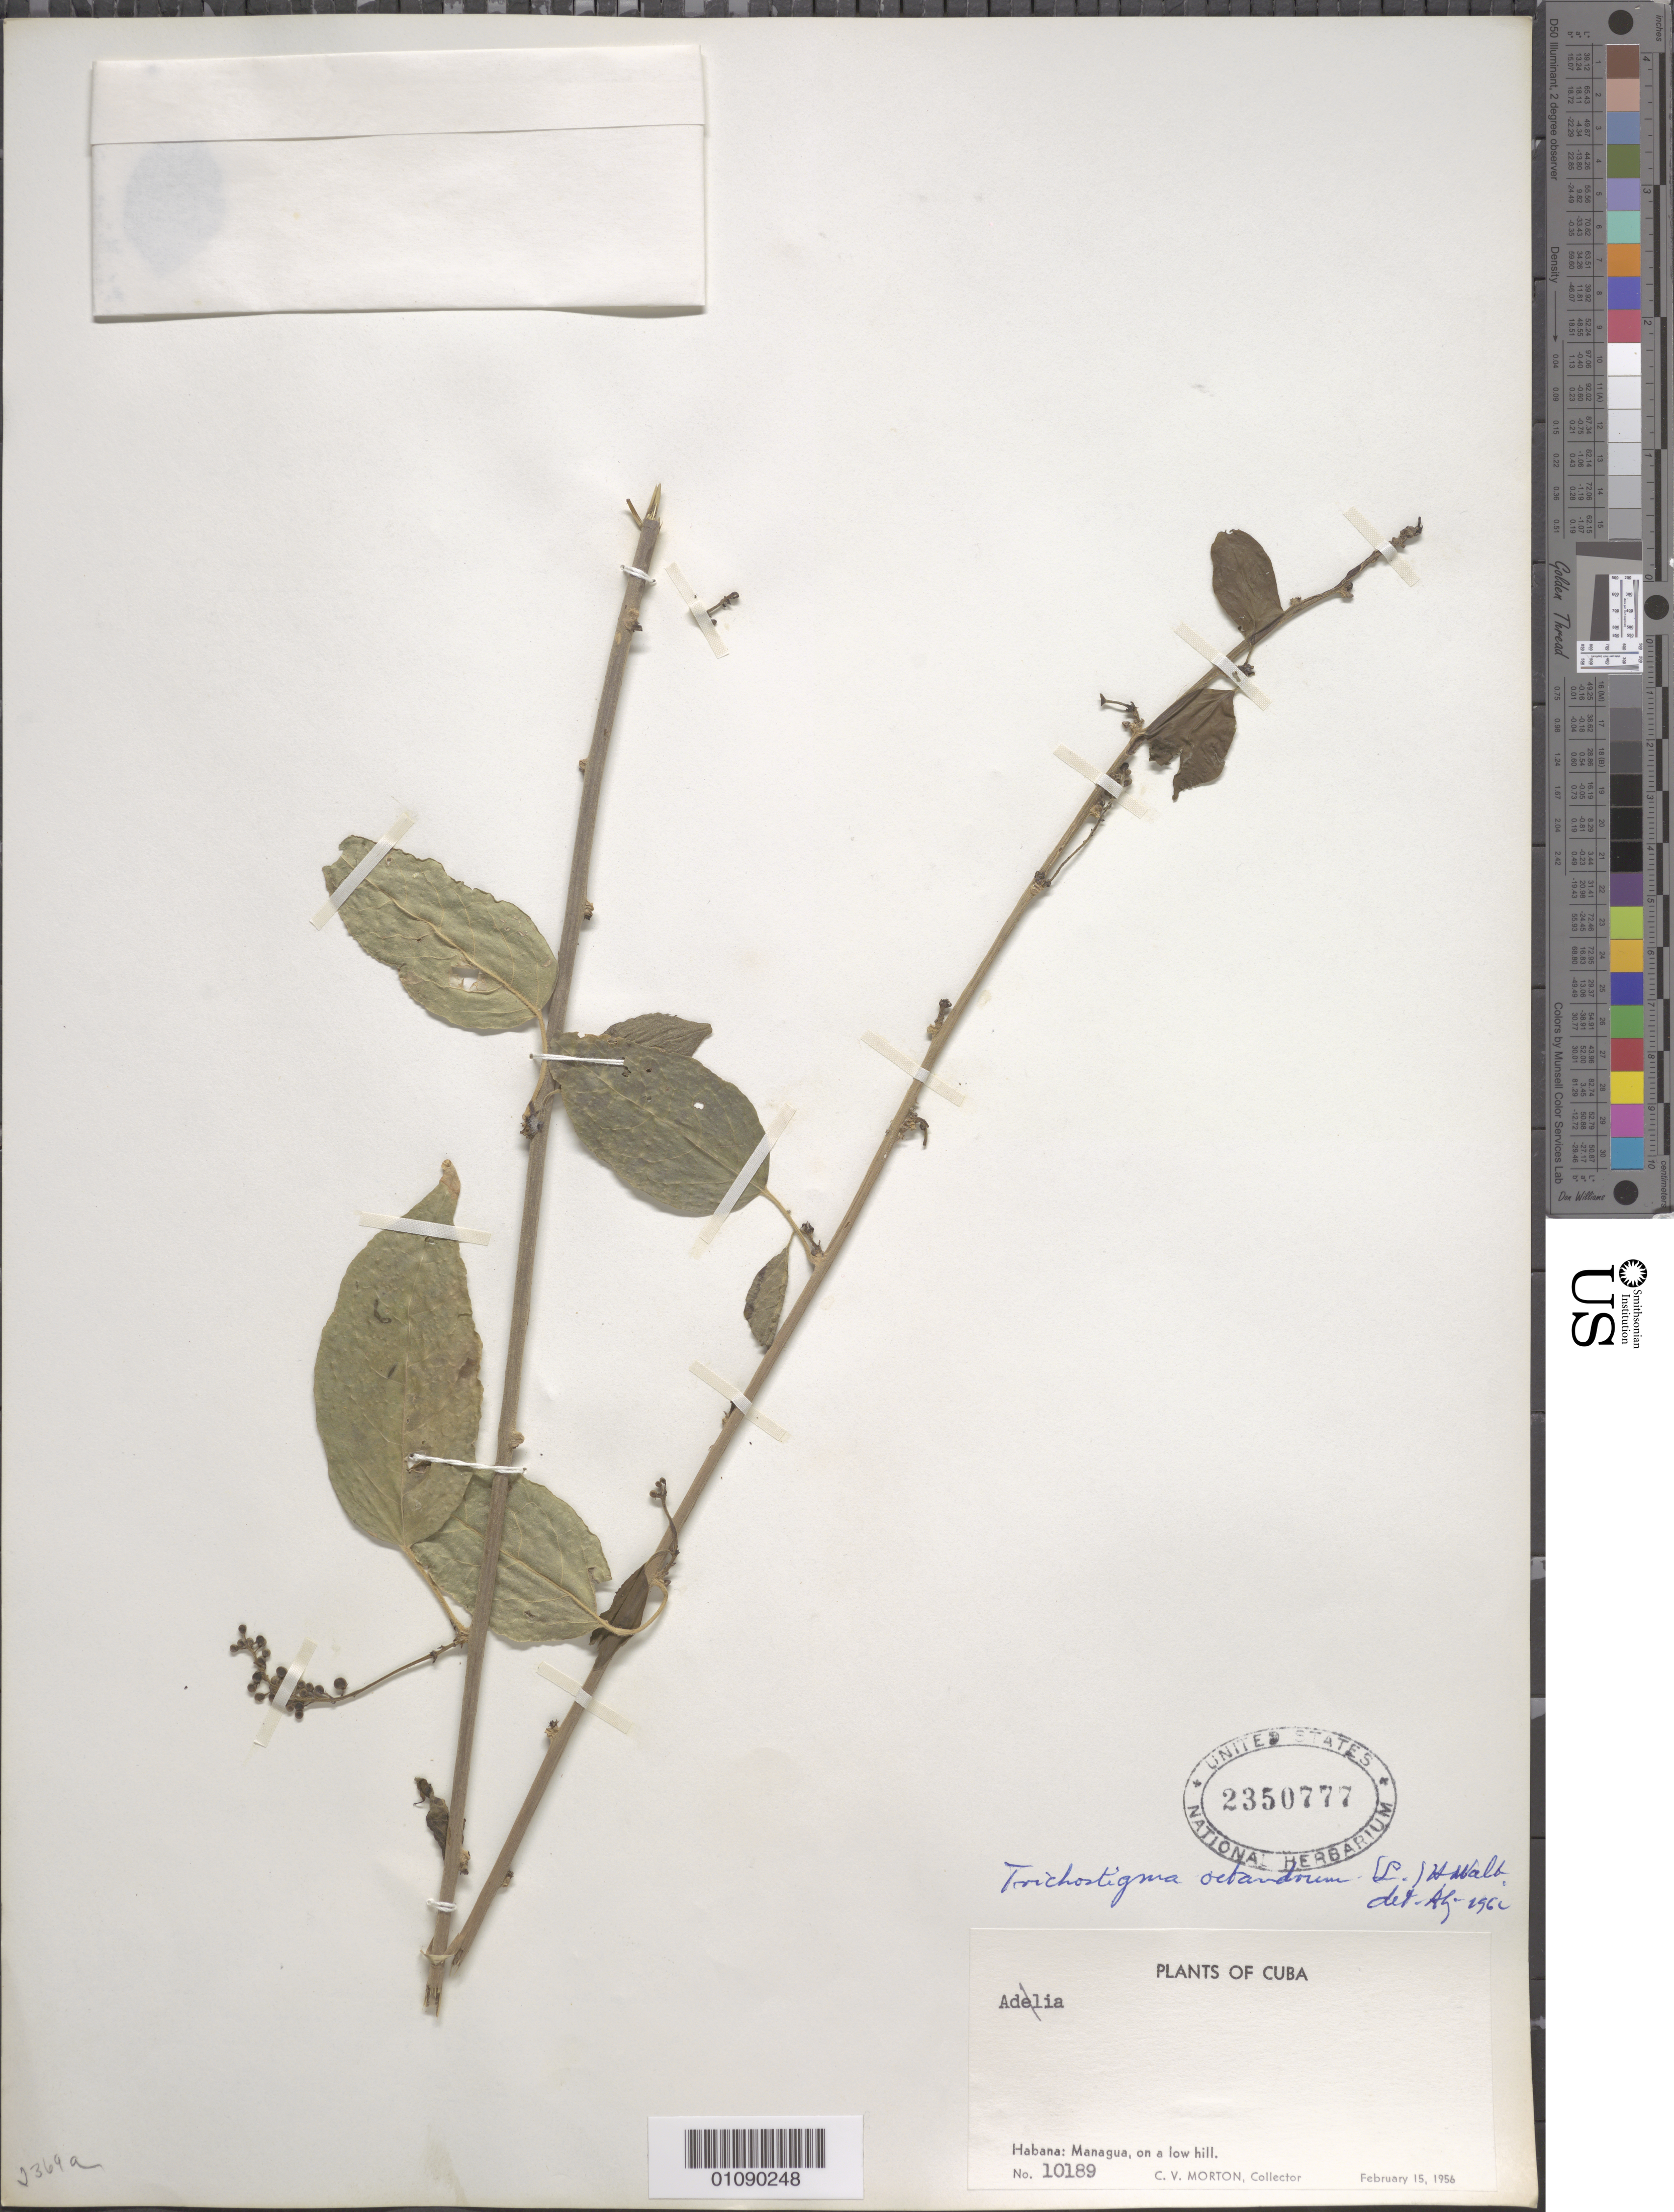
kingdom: Plantae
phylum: Tracheophyta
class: Magnoliopsida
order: Caryophyllales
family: Phytolaccaceae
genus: Trichostigma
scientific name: Trichostigma octandrum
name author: (L.) H. Walter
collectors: C. V. Morton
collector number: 10189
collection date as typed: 15 Feb 1956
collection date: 1956-02-15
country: Cuba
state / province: La Habana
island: Cuba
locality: Managua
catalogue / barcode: US 2350777